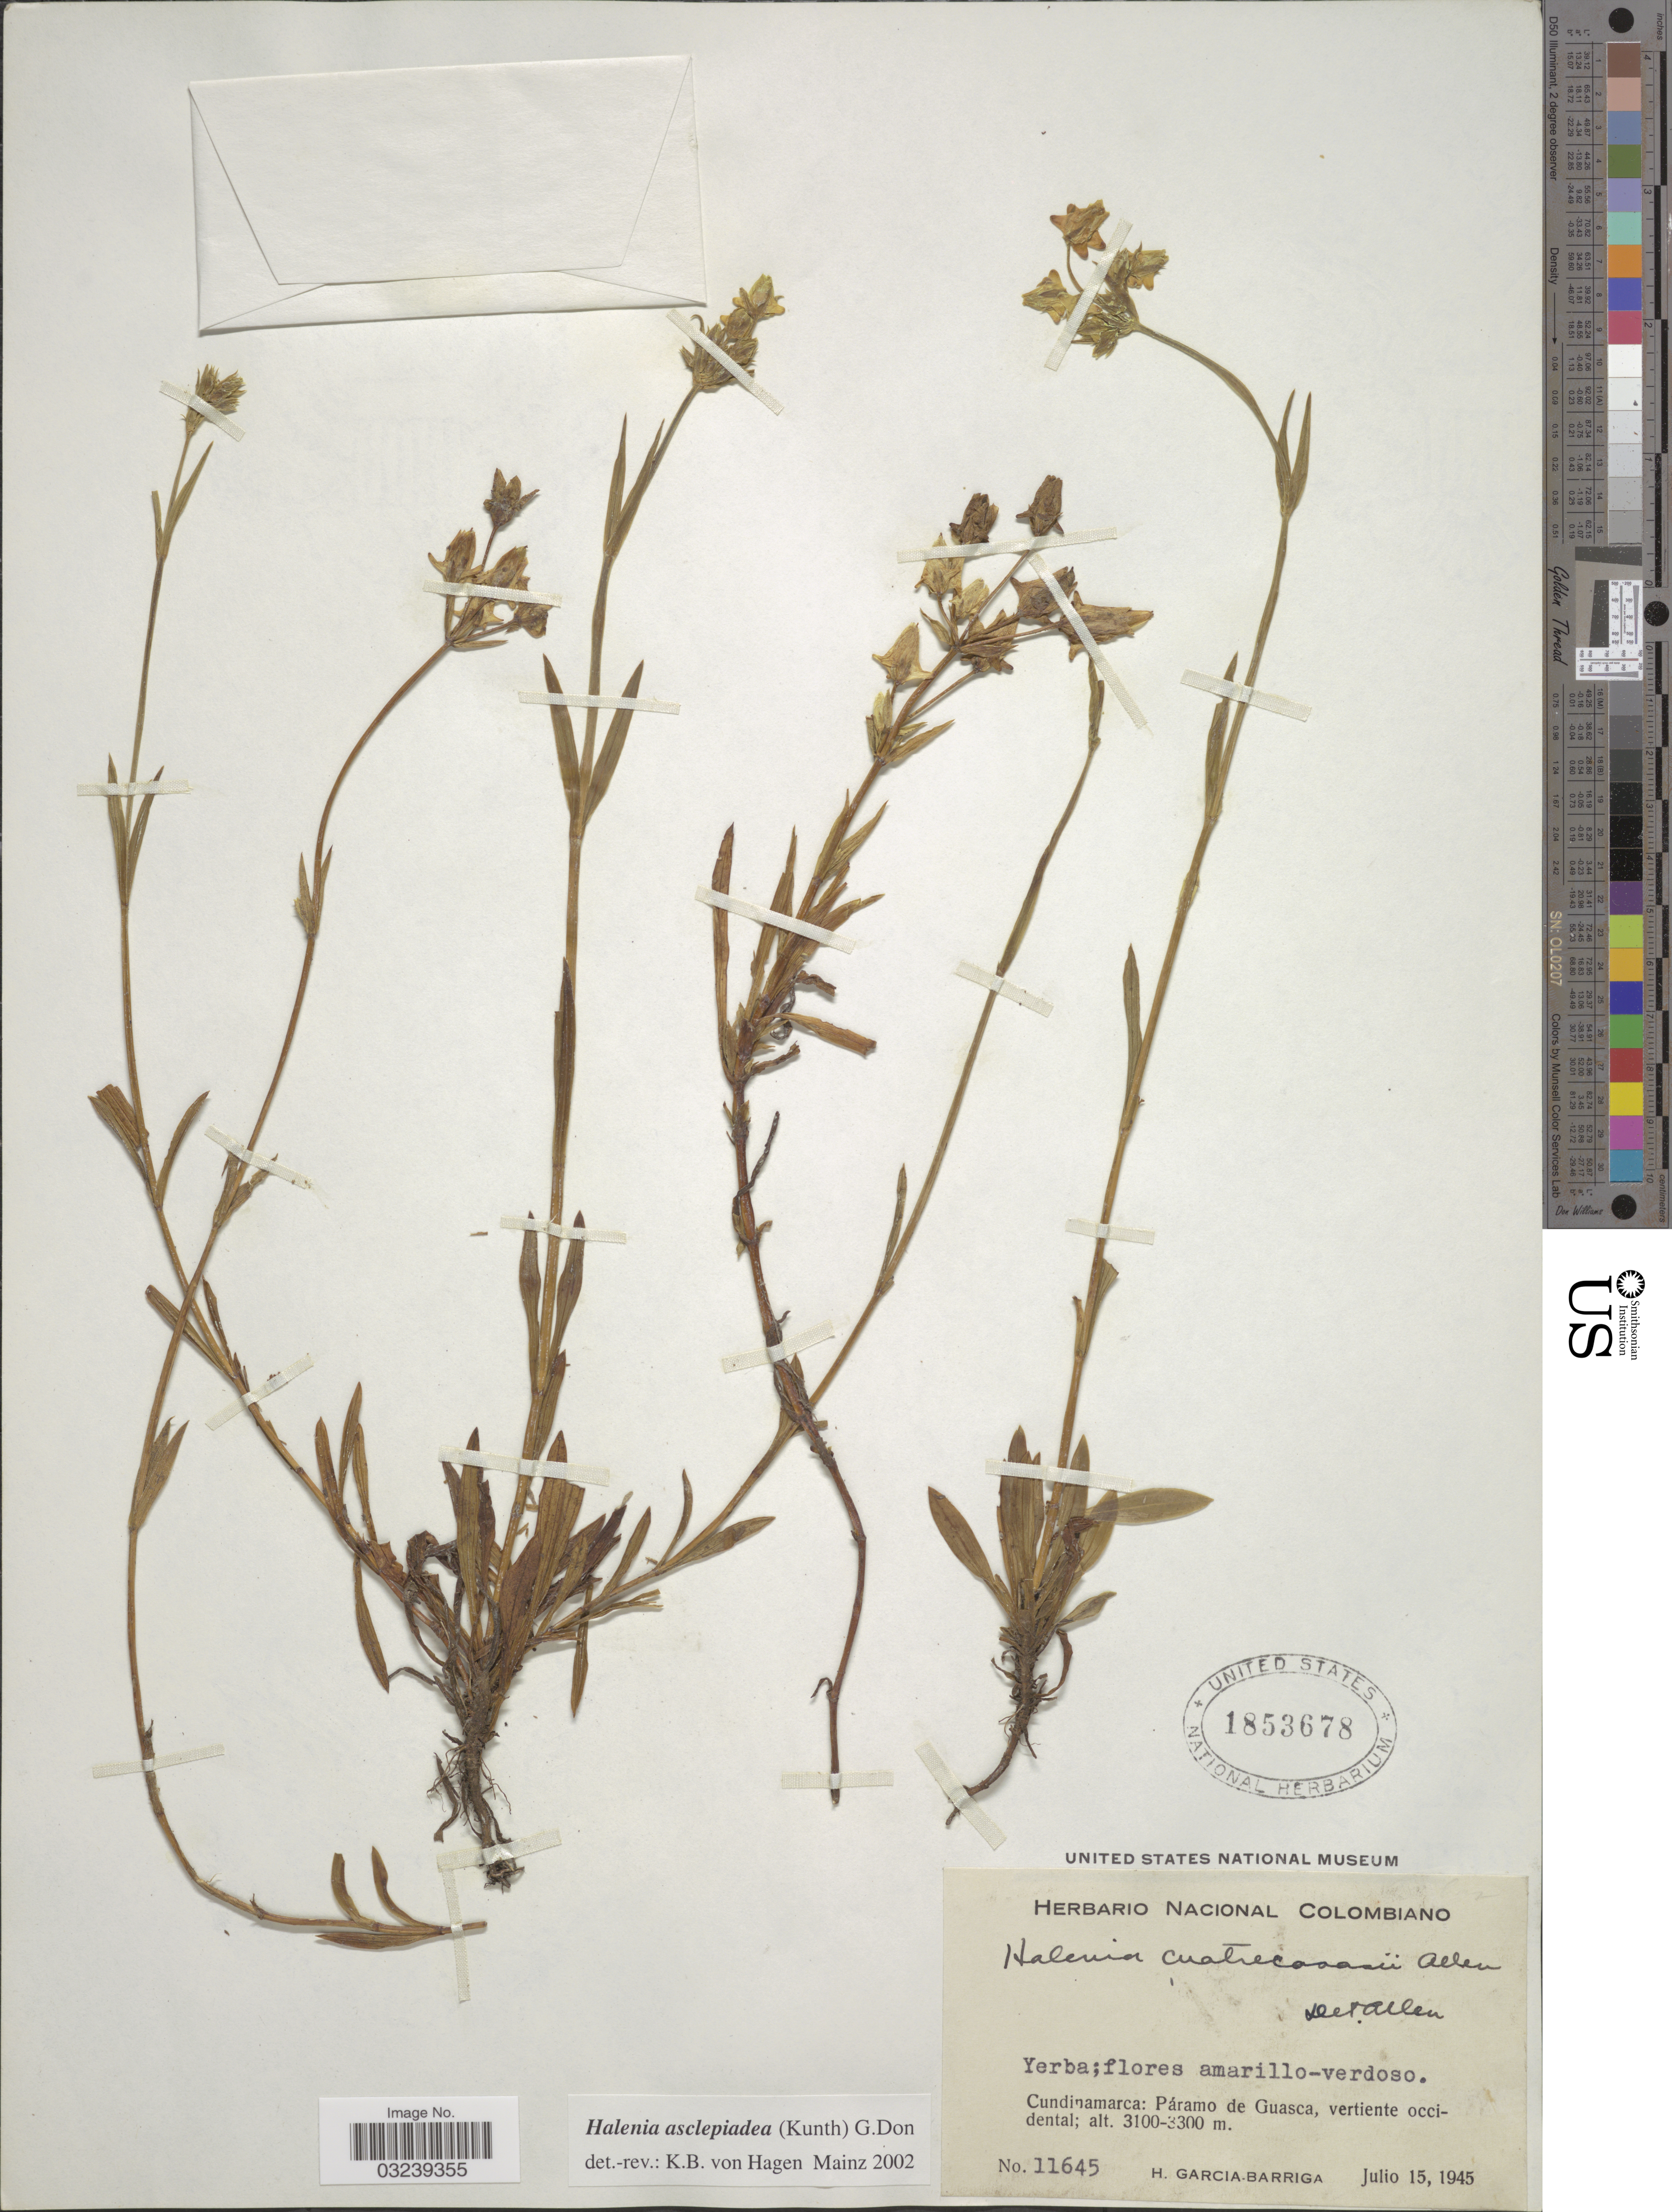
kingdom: Plantae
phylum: Tracheophyta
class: Magnoliopsida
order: Gentianales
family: Gentianaceae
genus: Halenia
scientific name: Halenia asclepiadea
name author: (Kunth) G. Don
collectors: H. García Barriga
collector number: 11645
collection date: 1945-07-15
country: Colombia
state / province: Cundinamarca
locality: Páramo de Guasca, vertiente occidental.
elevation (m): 3100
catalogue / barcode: US 1853678